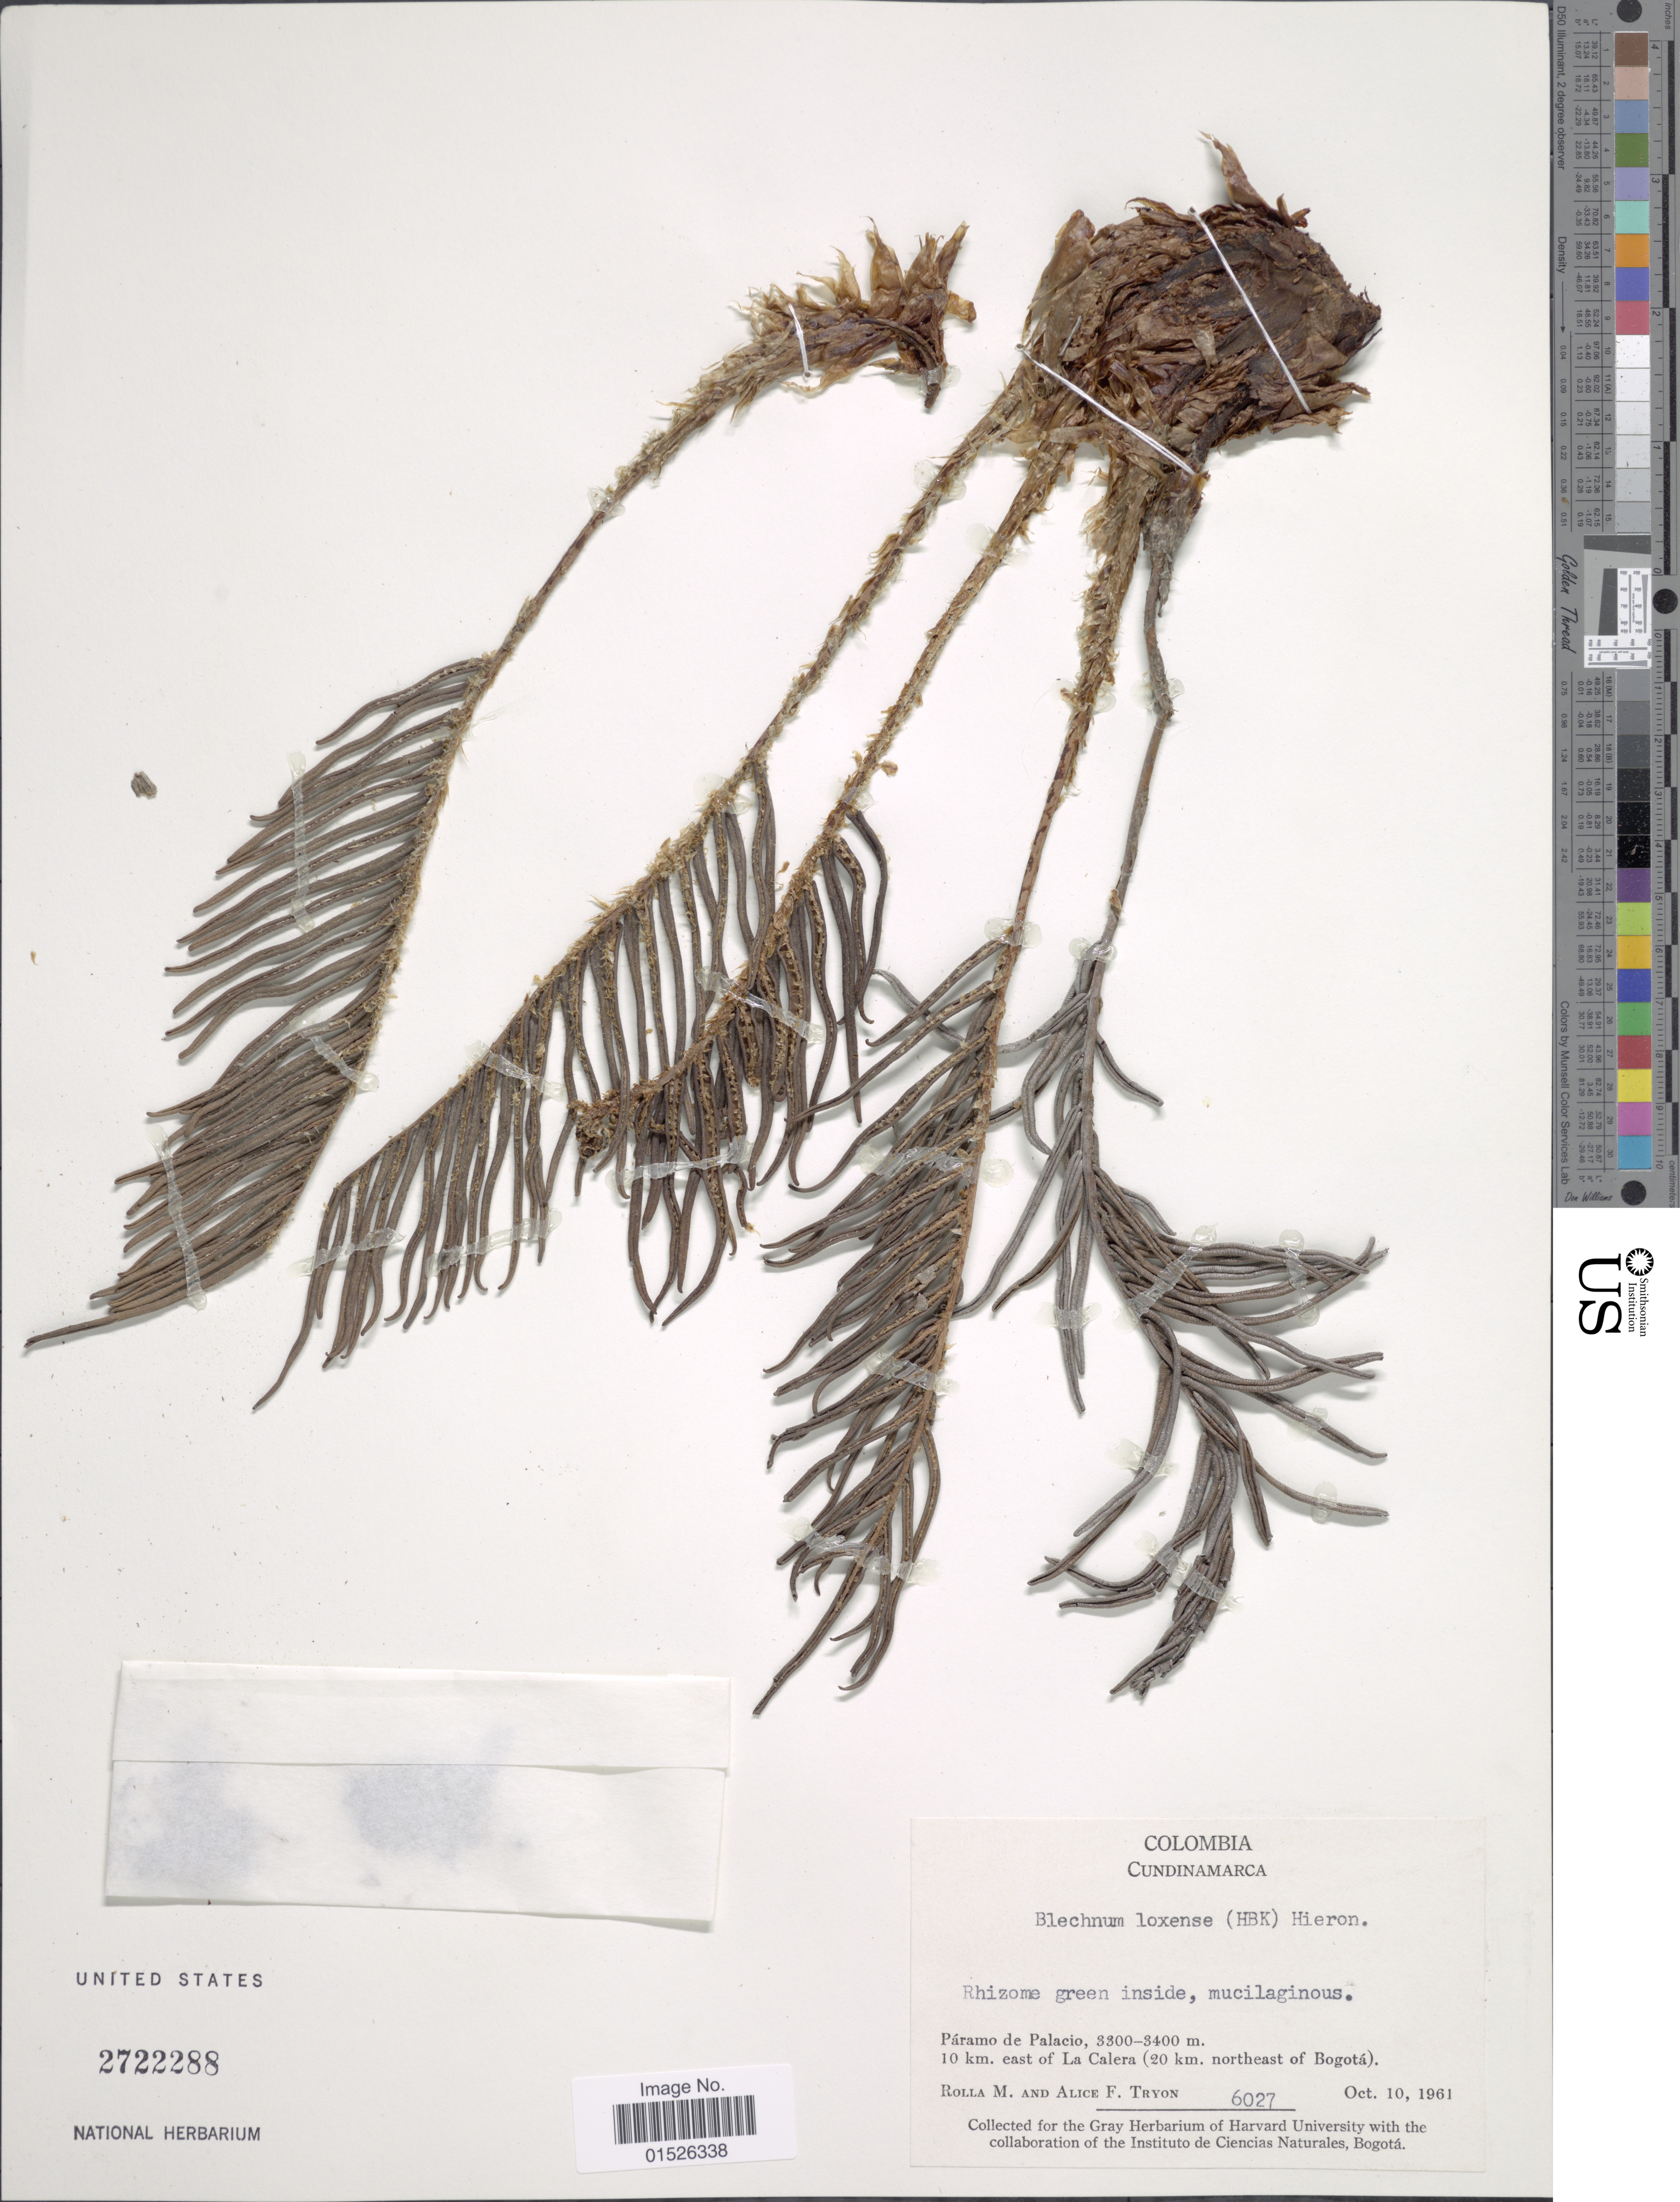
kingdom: Plantae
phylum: Tracheophyta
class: Polypodiopsida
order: Polypodiales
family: Blechnaceae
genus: Blechnum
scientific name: Blechnum loxense var. loxense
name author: (Kunth) Hook. ex Salomon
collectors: R. M. Tryon & A. F. Tryon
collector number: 6027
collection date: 1961-10-10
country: Colombia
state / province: Cundinamarca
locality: Colombia, Cundinamarca, Paramo de Palacio, 10 km. east of La Calera (20 km. northeast of Bogota).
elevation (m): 3300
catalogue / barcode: US 2722288